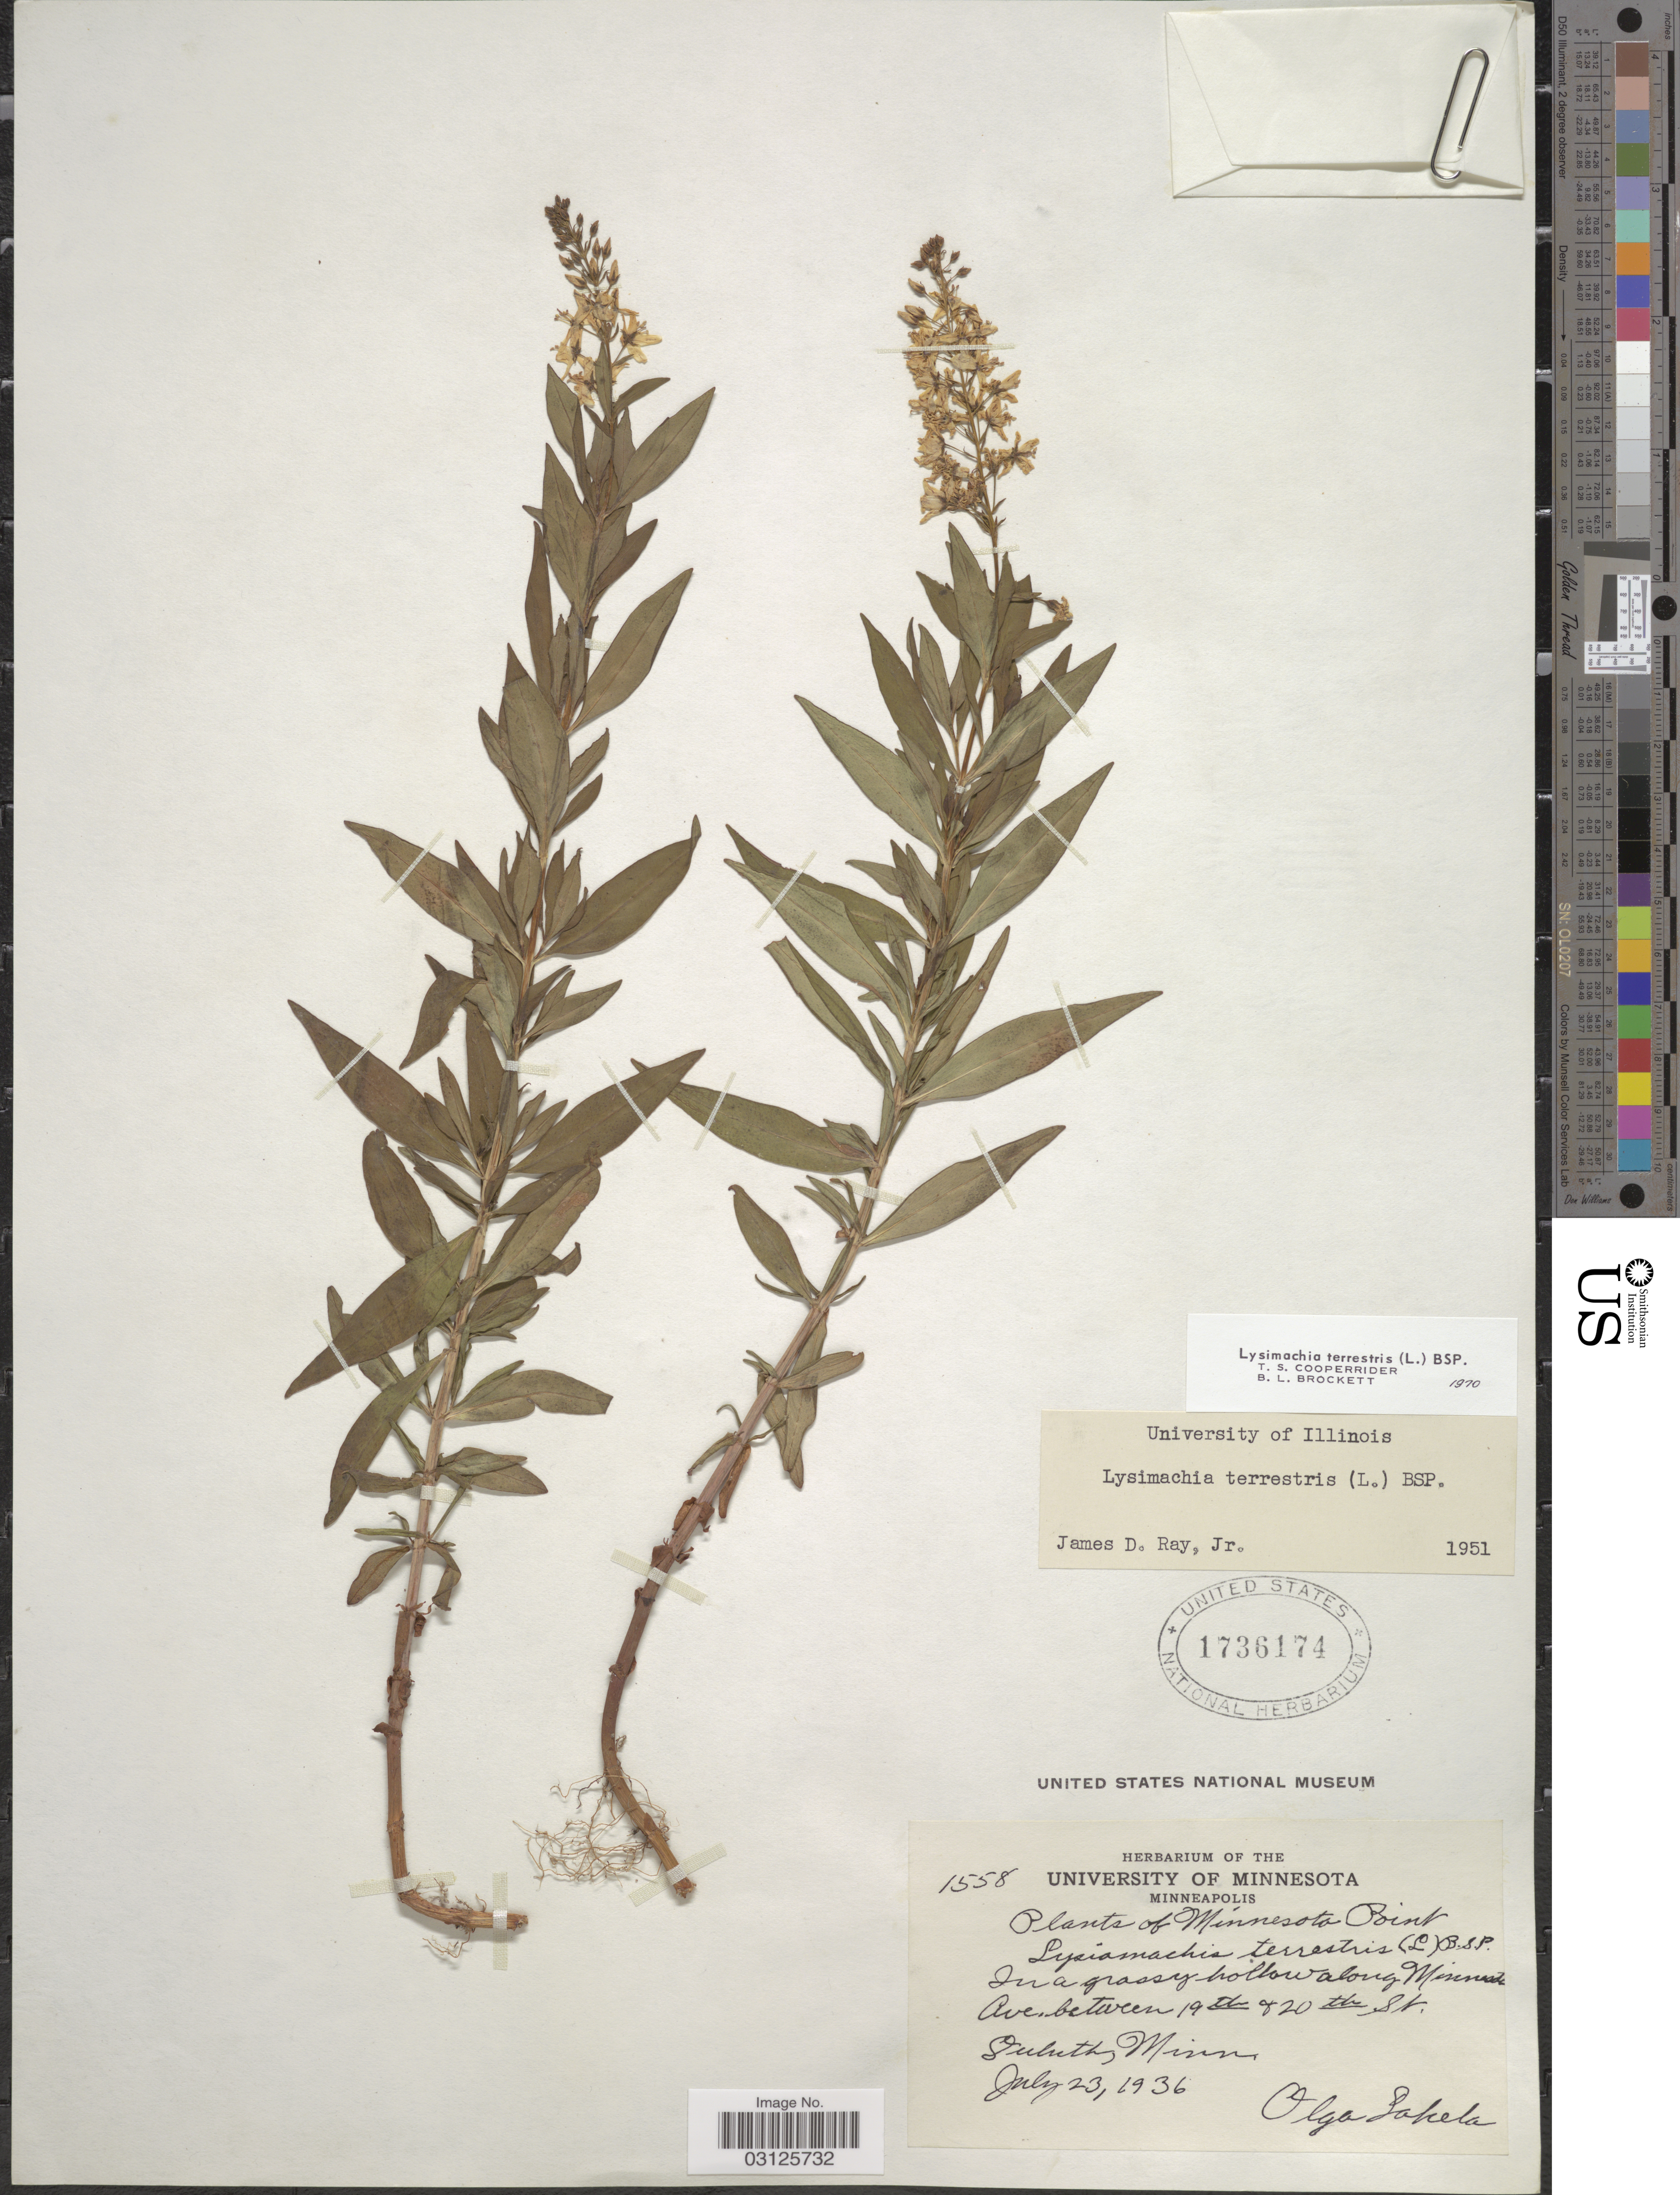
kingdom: Plantae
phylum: Tracheophyta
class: Magnoliopsida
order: Ericales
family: Primulaceae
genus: Lysimachia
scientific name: Lysimachia terrestris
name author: (L.) Britton, Stearns & Poggenb.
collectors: O. K. Lakela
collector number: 1558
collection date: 1936-07-23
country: United States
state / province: Minnesota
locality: Minnesota Point, In a grassy hollow along Minnesota Ave. between 19th & 20th St. Duluth.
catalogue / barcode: US 1736174